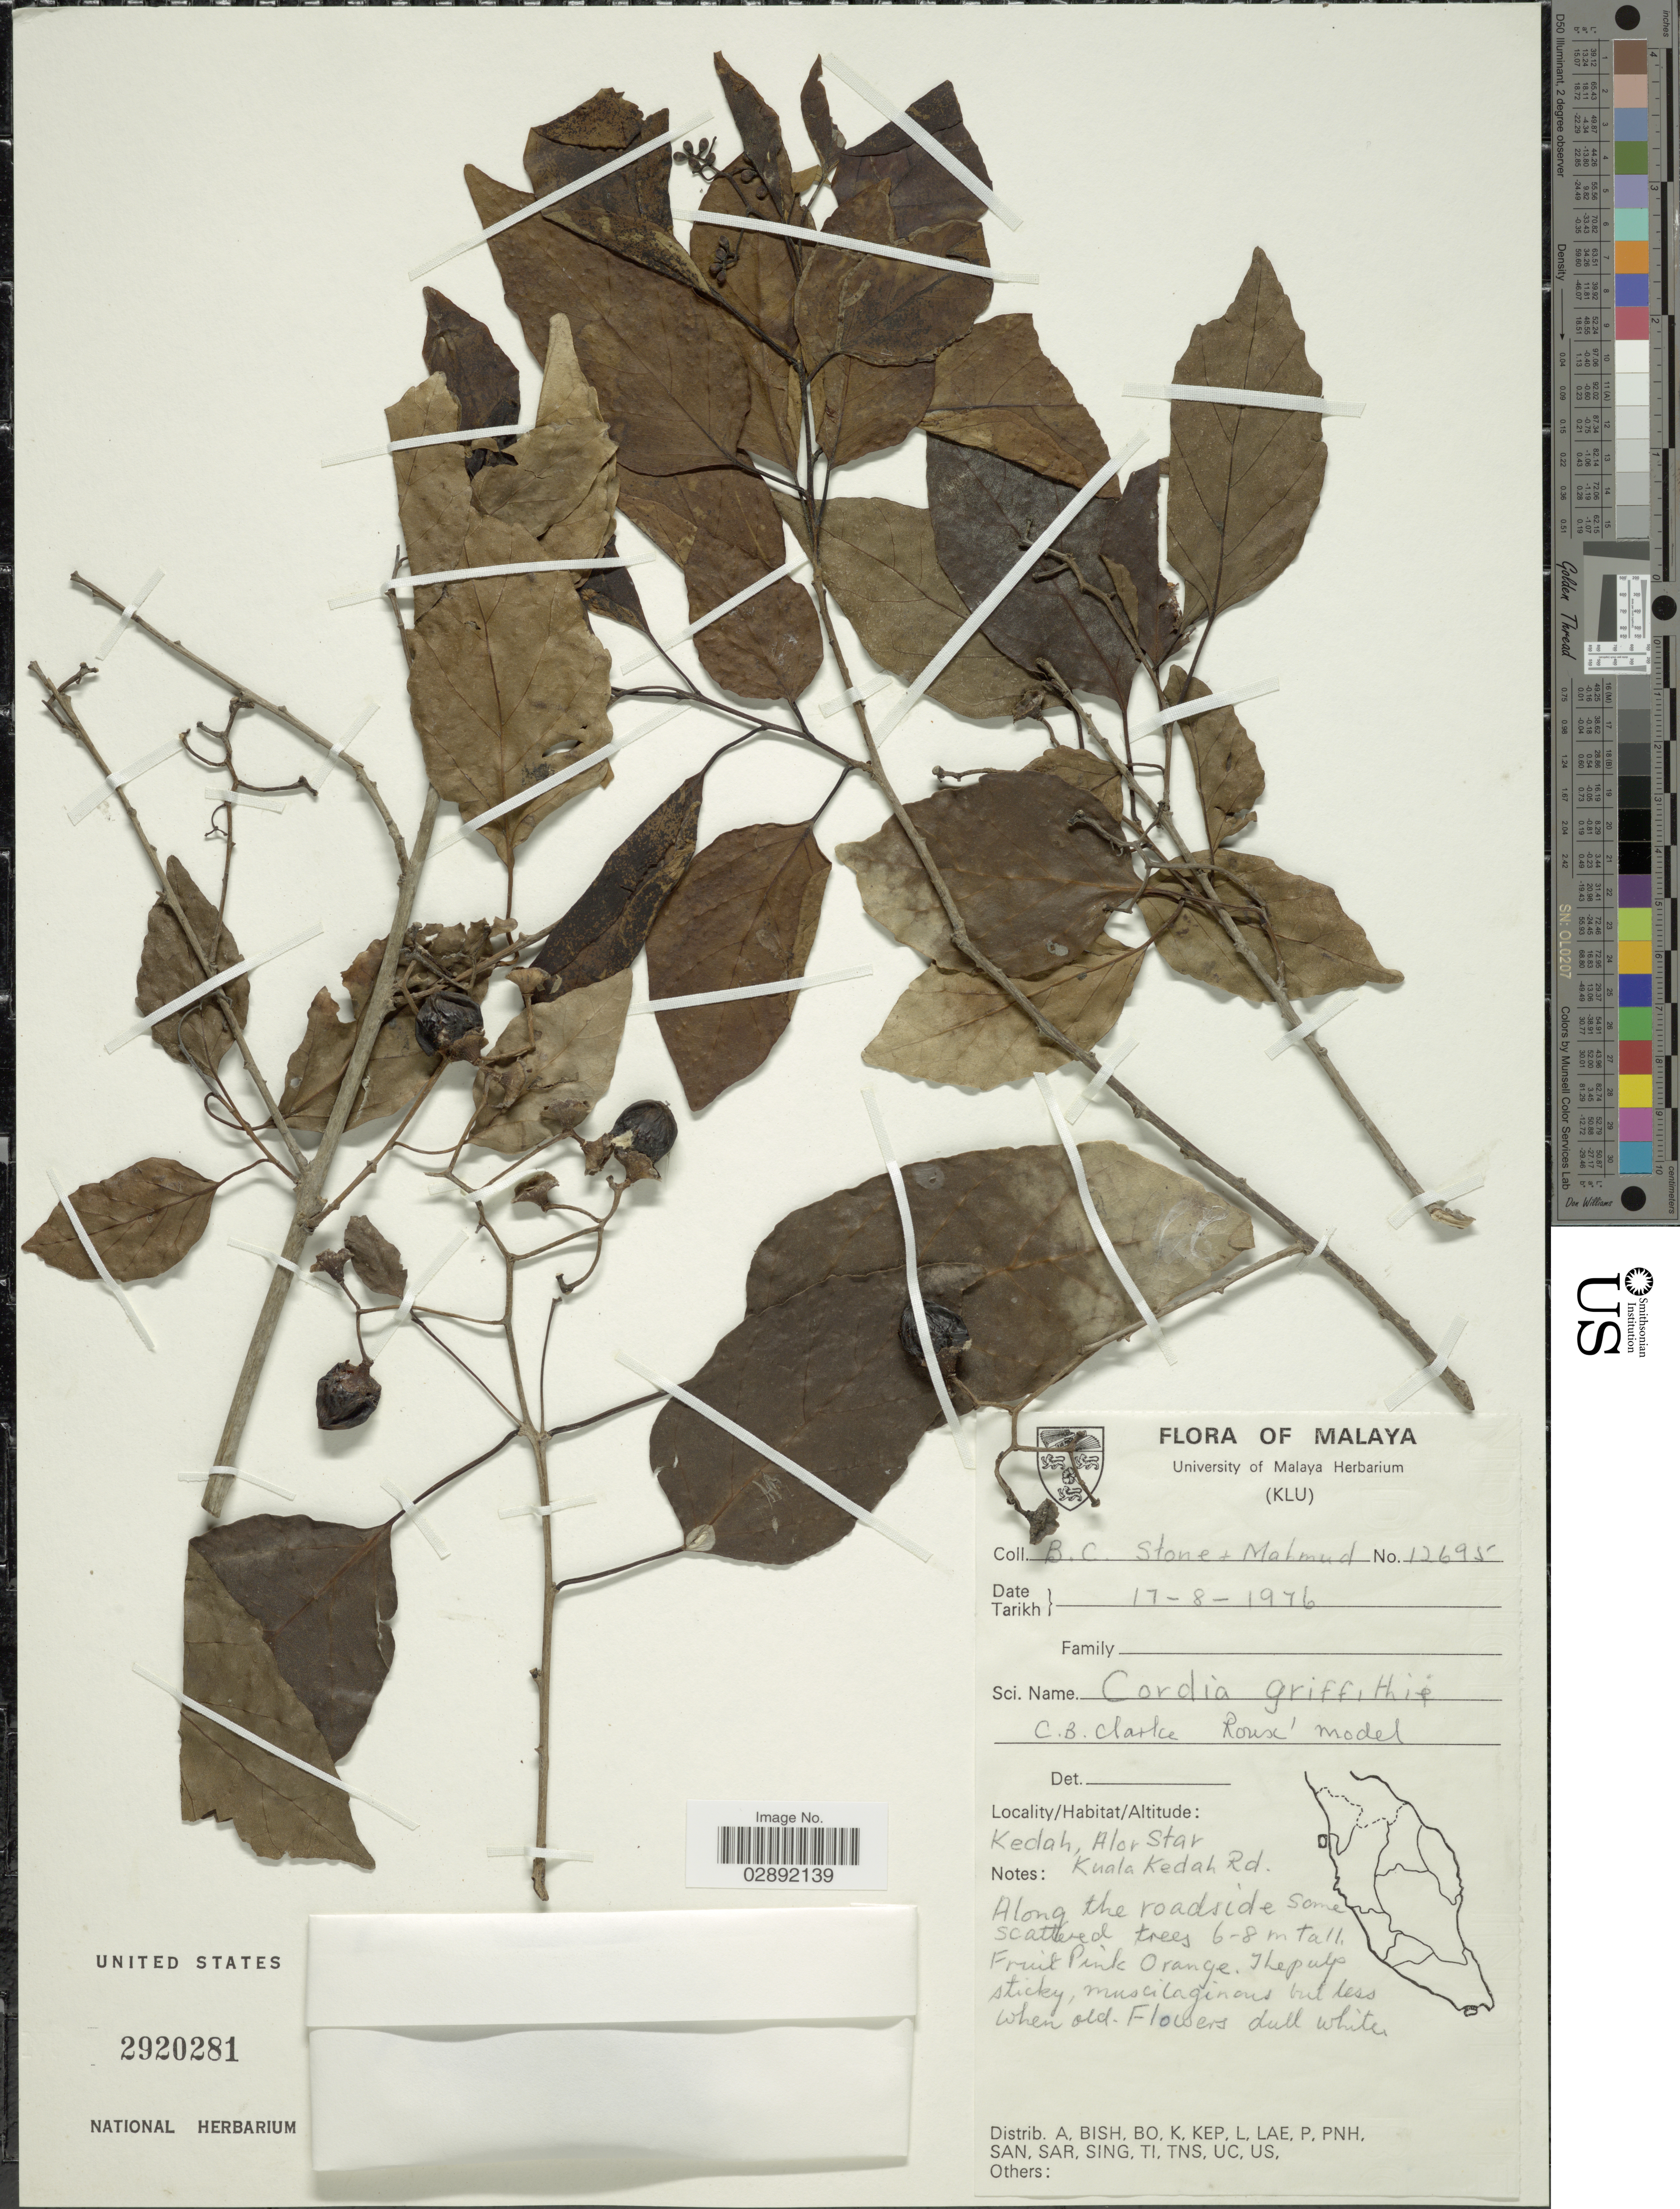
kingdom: Plantae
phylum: Tracheophyta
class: Magnoliopsida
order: Boraginales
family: Cordiaceae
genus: Cordia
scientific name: Cordia griffithii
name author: C.B. Clarke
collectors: B. C. Stone & -. Mahmud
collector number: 12695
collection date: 1976-08-17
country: Malaysia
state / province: Kedah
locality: Alor Star. Kuala Kedah Rd. Malaya.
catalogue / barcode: US 2920281